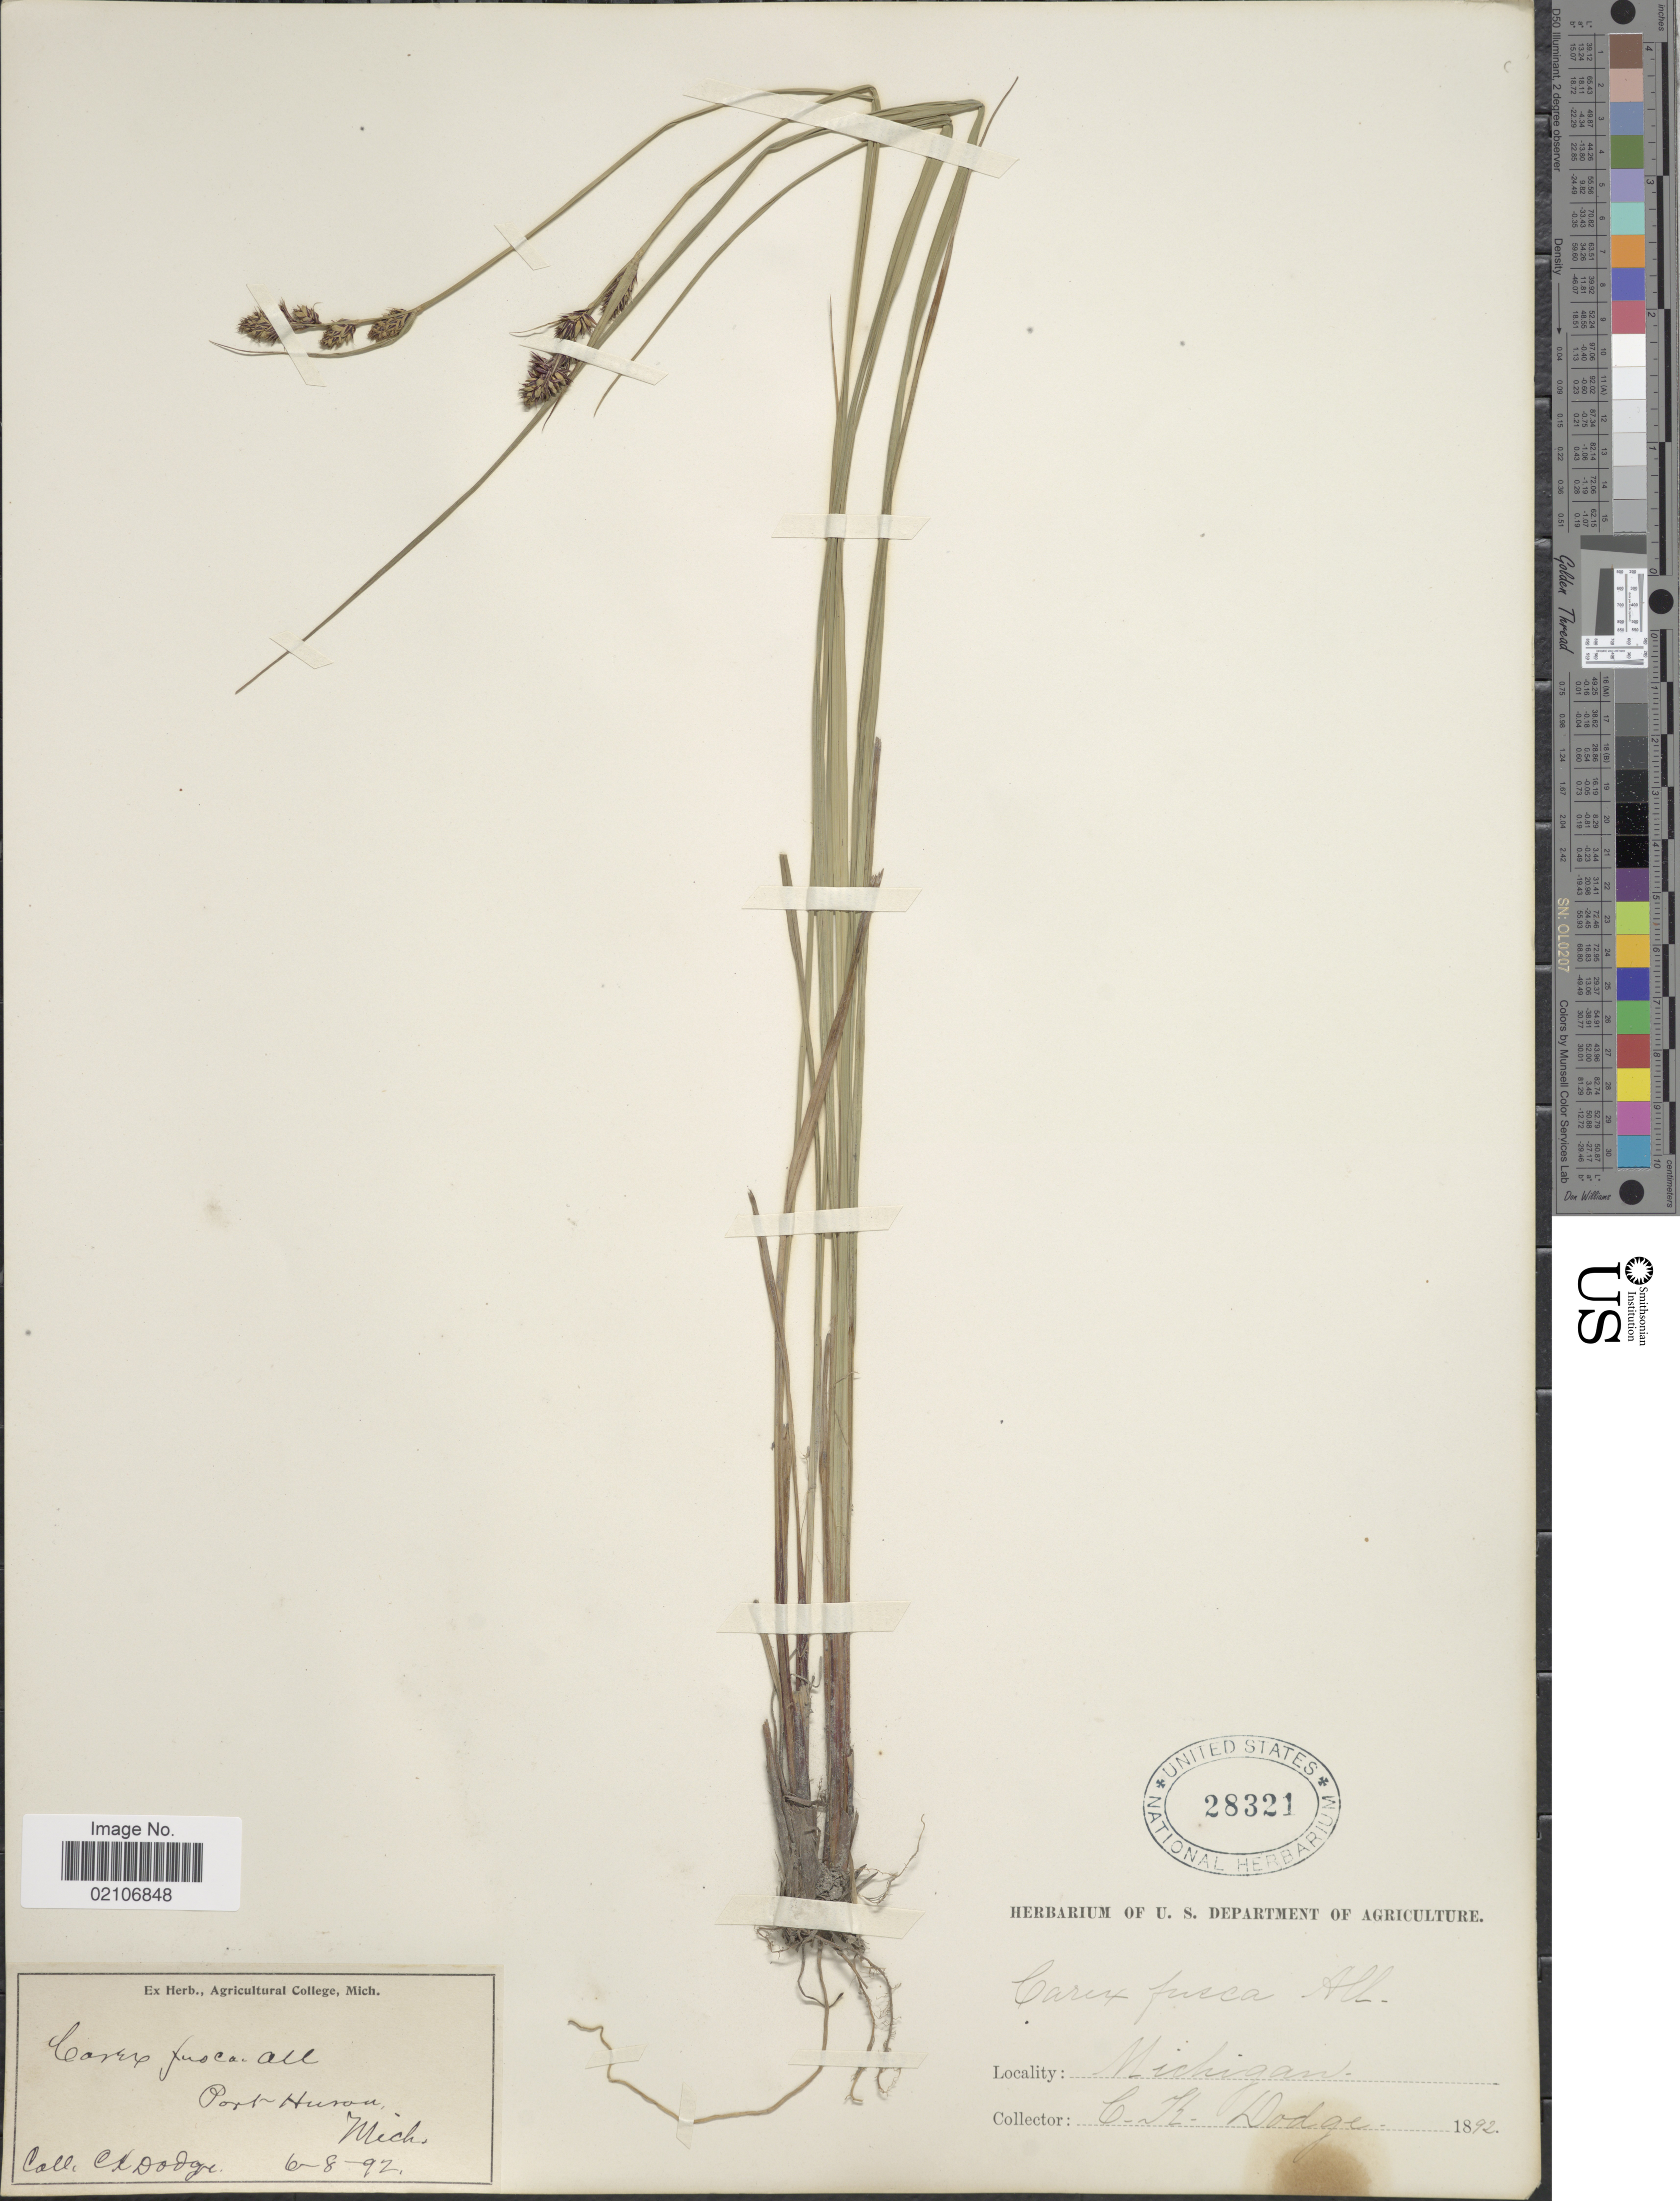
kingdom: Plantae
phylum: Tracheophyta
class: Liliopsida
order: Poales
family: Cyperaceae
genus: Carex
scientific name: Carex buxbaumii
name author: Wahlenb.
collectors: C. Dodge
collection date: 1892-06-08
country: United States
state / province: Michigan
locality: Port Huson, Michigan.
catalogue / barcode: US 28321